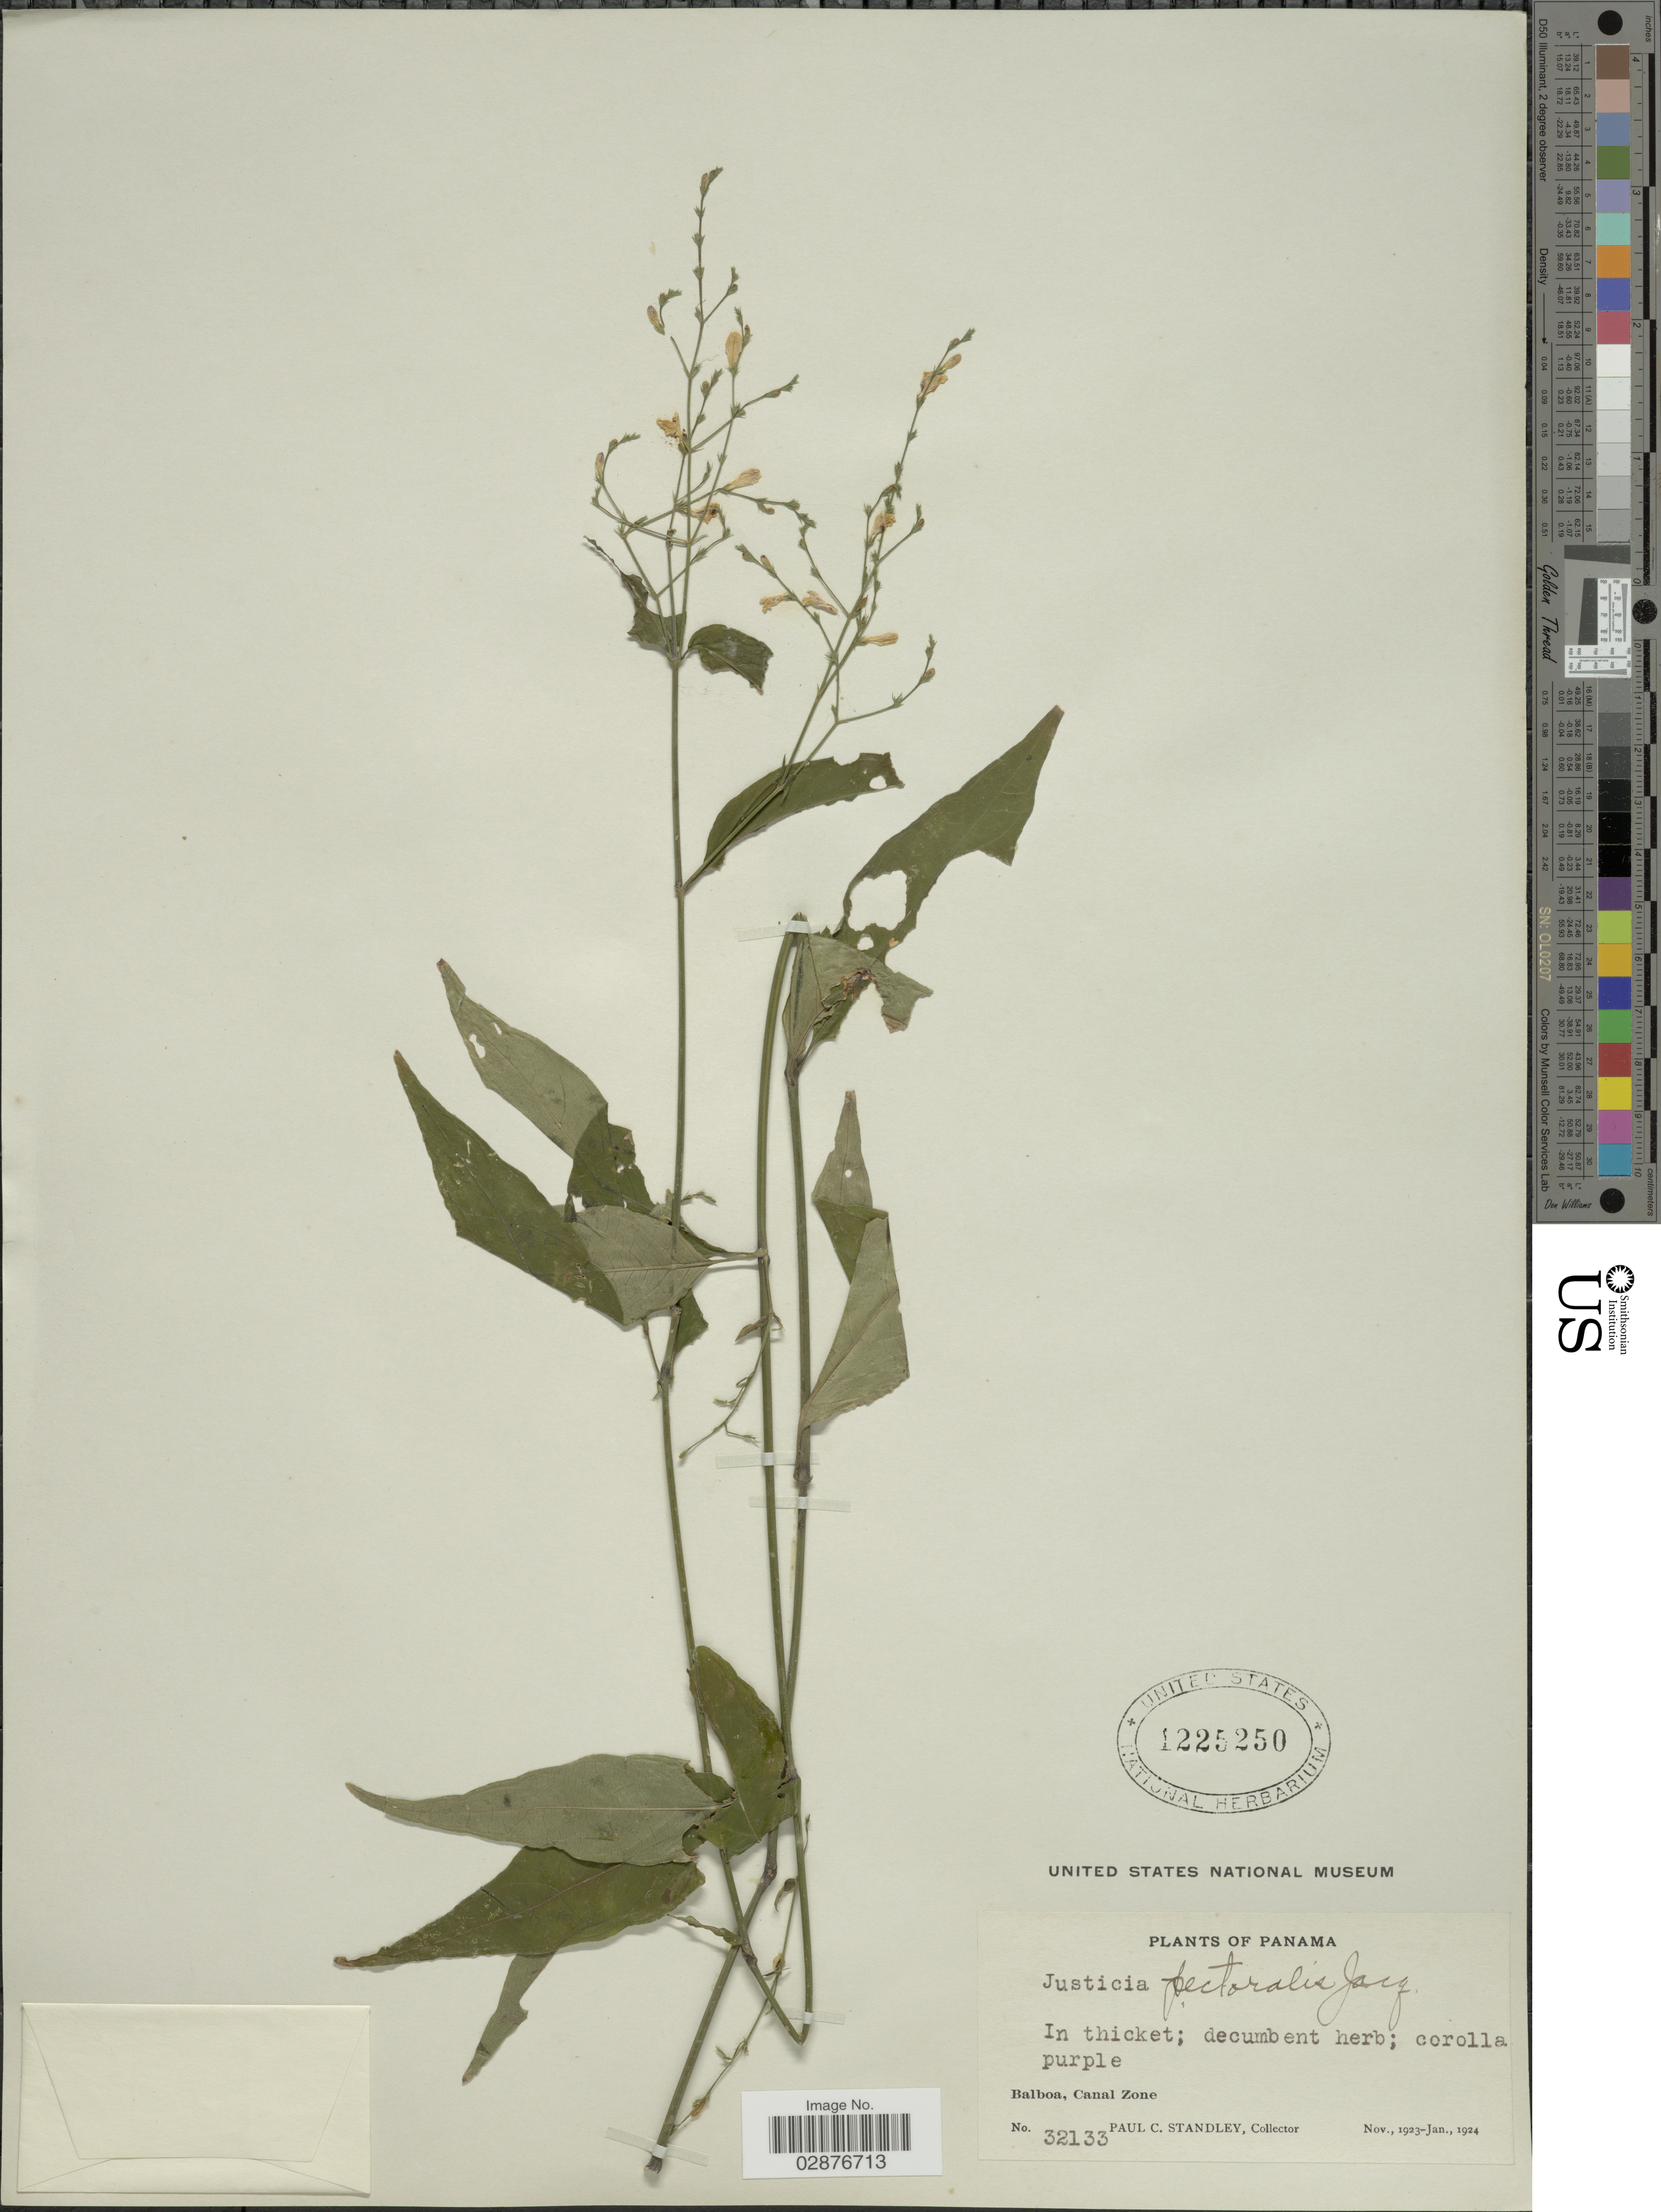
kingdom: Plantae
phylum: Tracheophyta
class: Magnoliopsida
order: Lamiales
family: Acanthaceae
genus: Justicia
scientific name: Justicia pectoralis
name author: Jacq.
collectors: P. C. Standley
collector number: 32133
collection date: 1923-11/1924-01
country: Panama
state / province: Colón / Panamá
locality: Balboa, Canal Zone.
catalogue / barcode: US 1225250